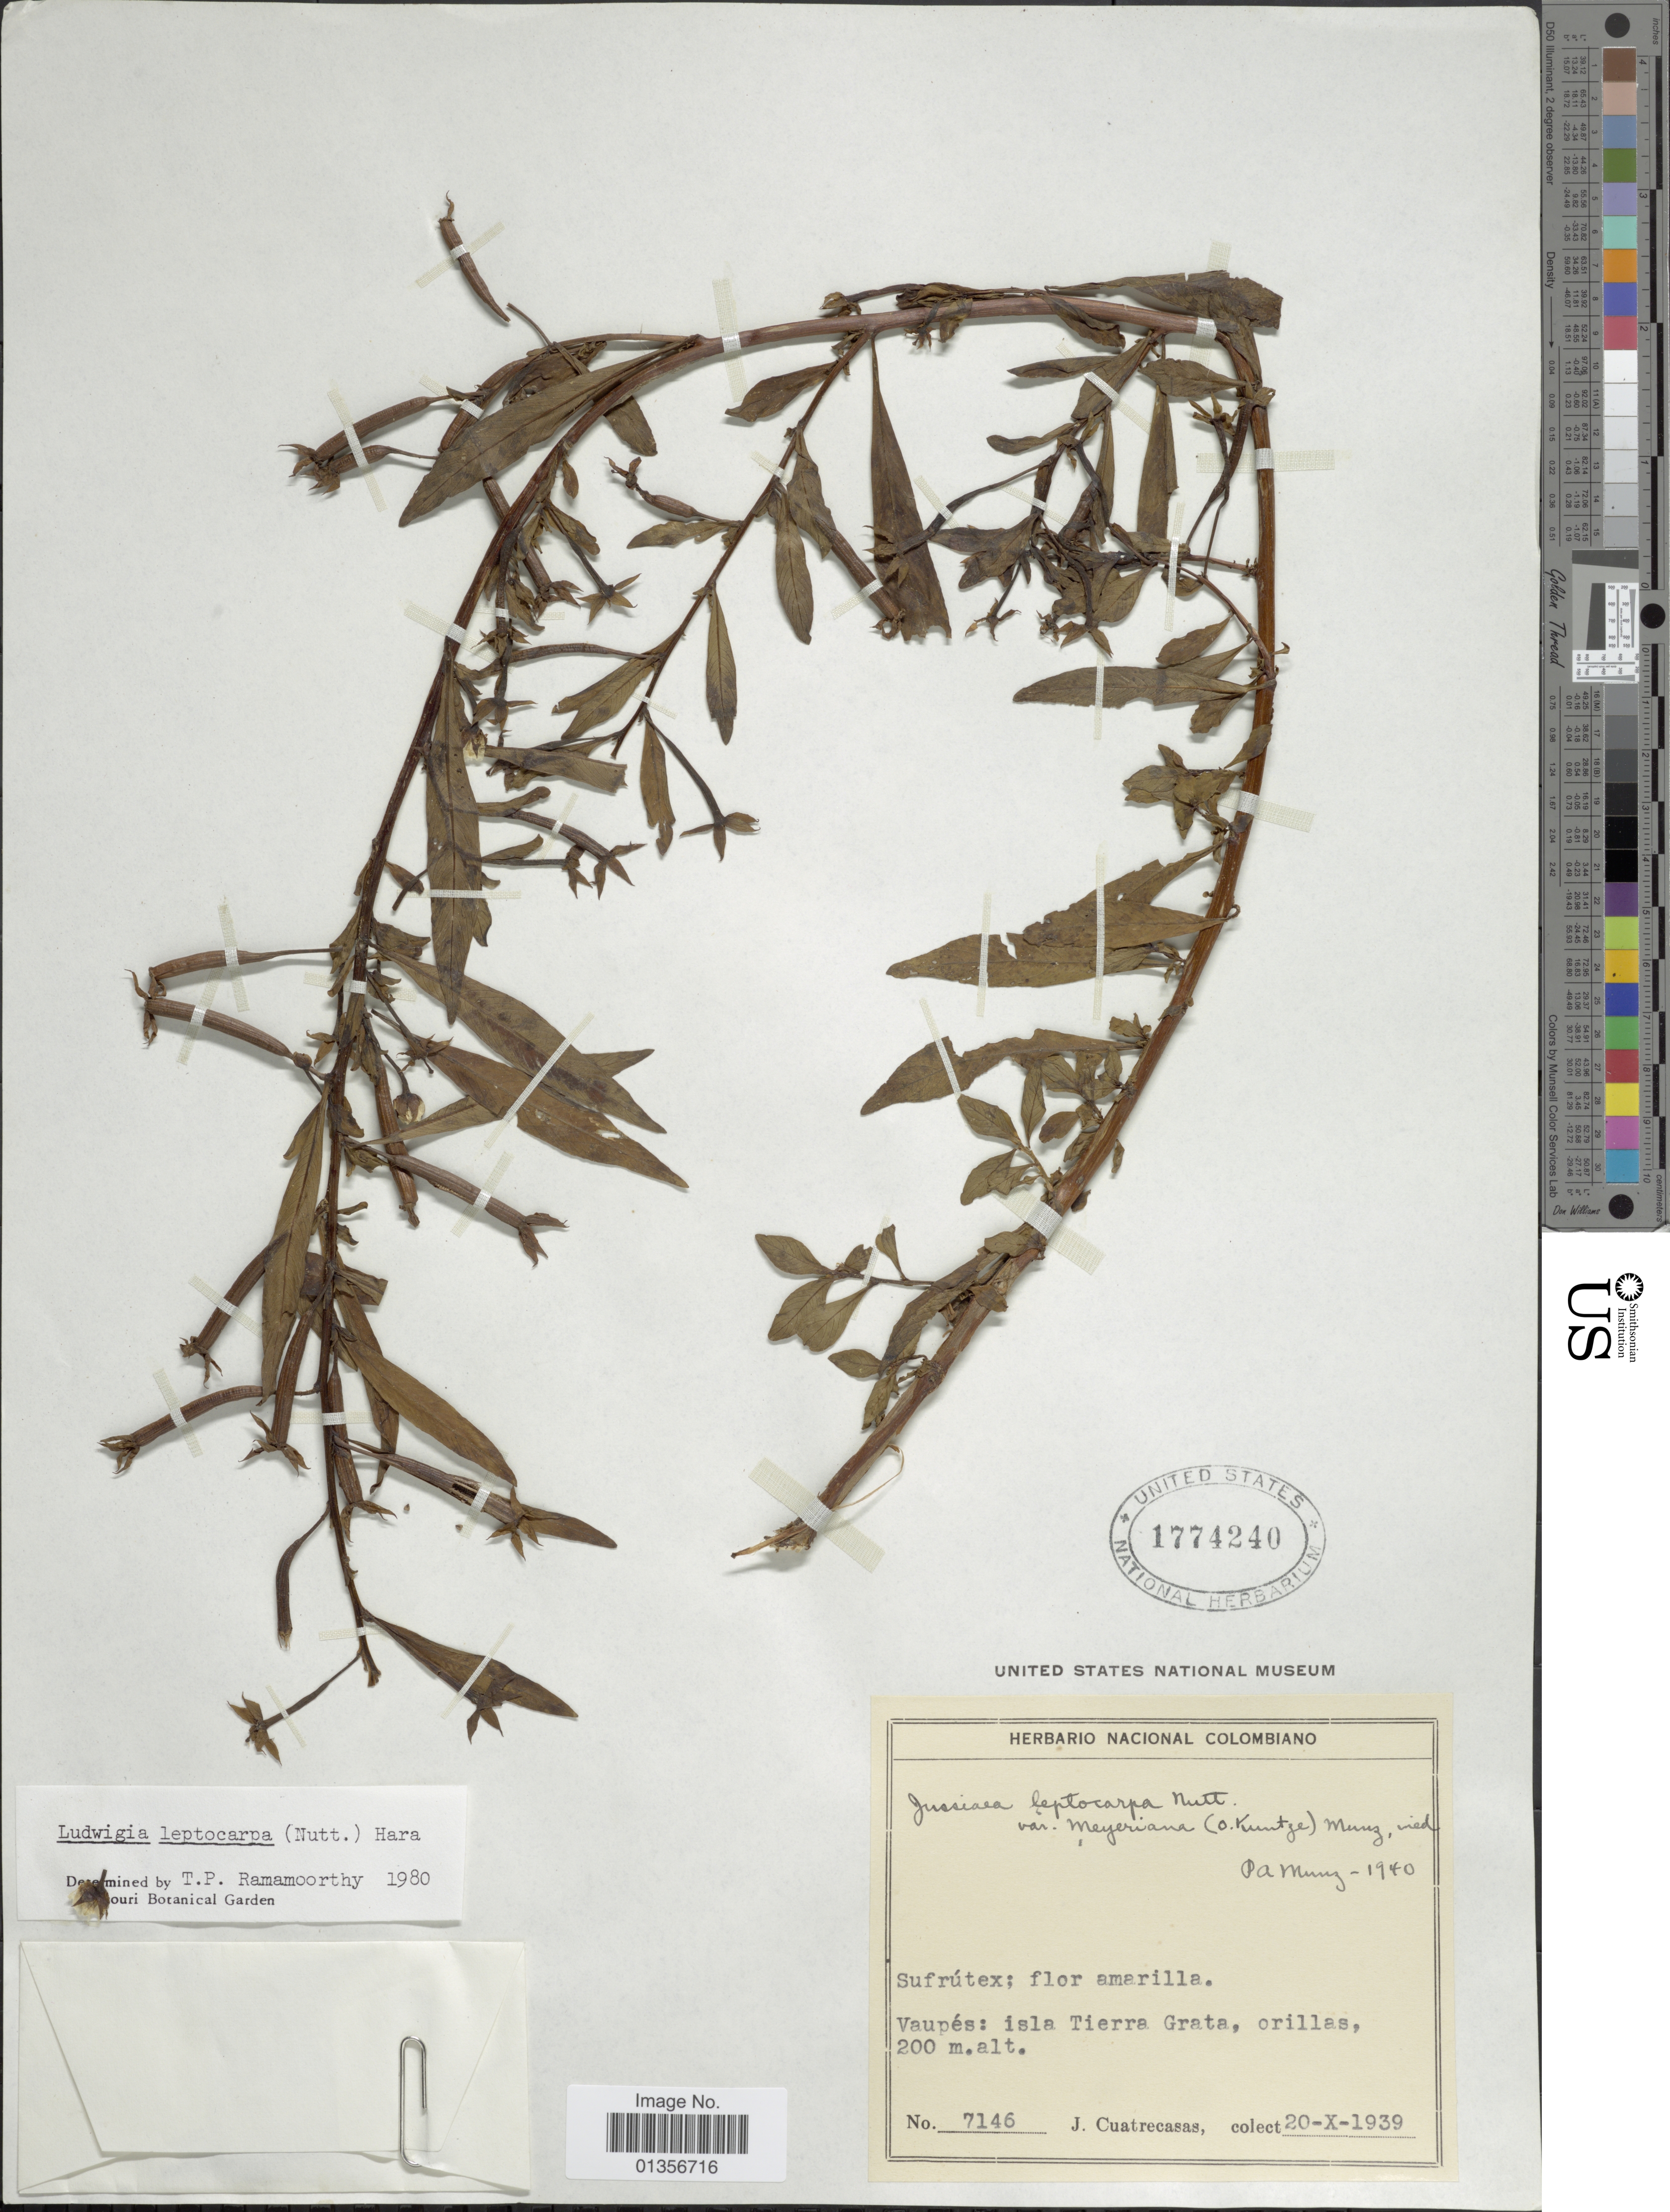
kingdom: Plantae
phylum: Tracheophyta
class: Magnoliopsida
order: Myrtales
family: Onagraceae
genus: Ludwigia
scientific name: Ludwigia leptocarpa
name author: (Nutt.) H. Hara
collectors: J. Cuatrecasas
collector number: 7146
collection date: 1939-10-20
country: Colombia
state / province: Vaupés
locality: Isla Tierra Grata, orillas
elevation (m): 200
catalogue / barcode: US 1774240